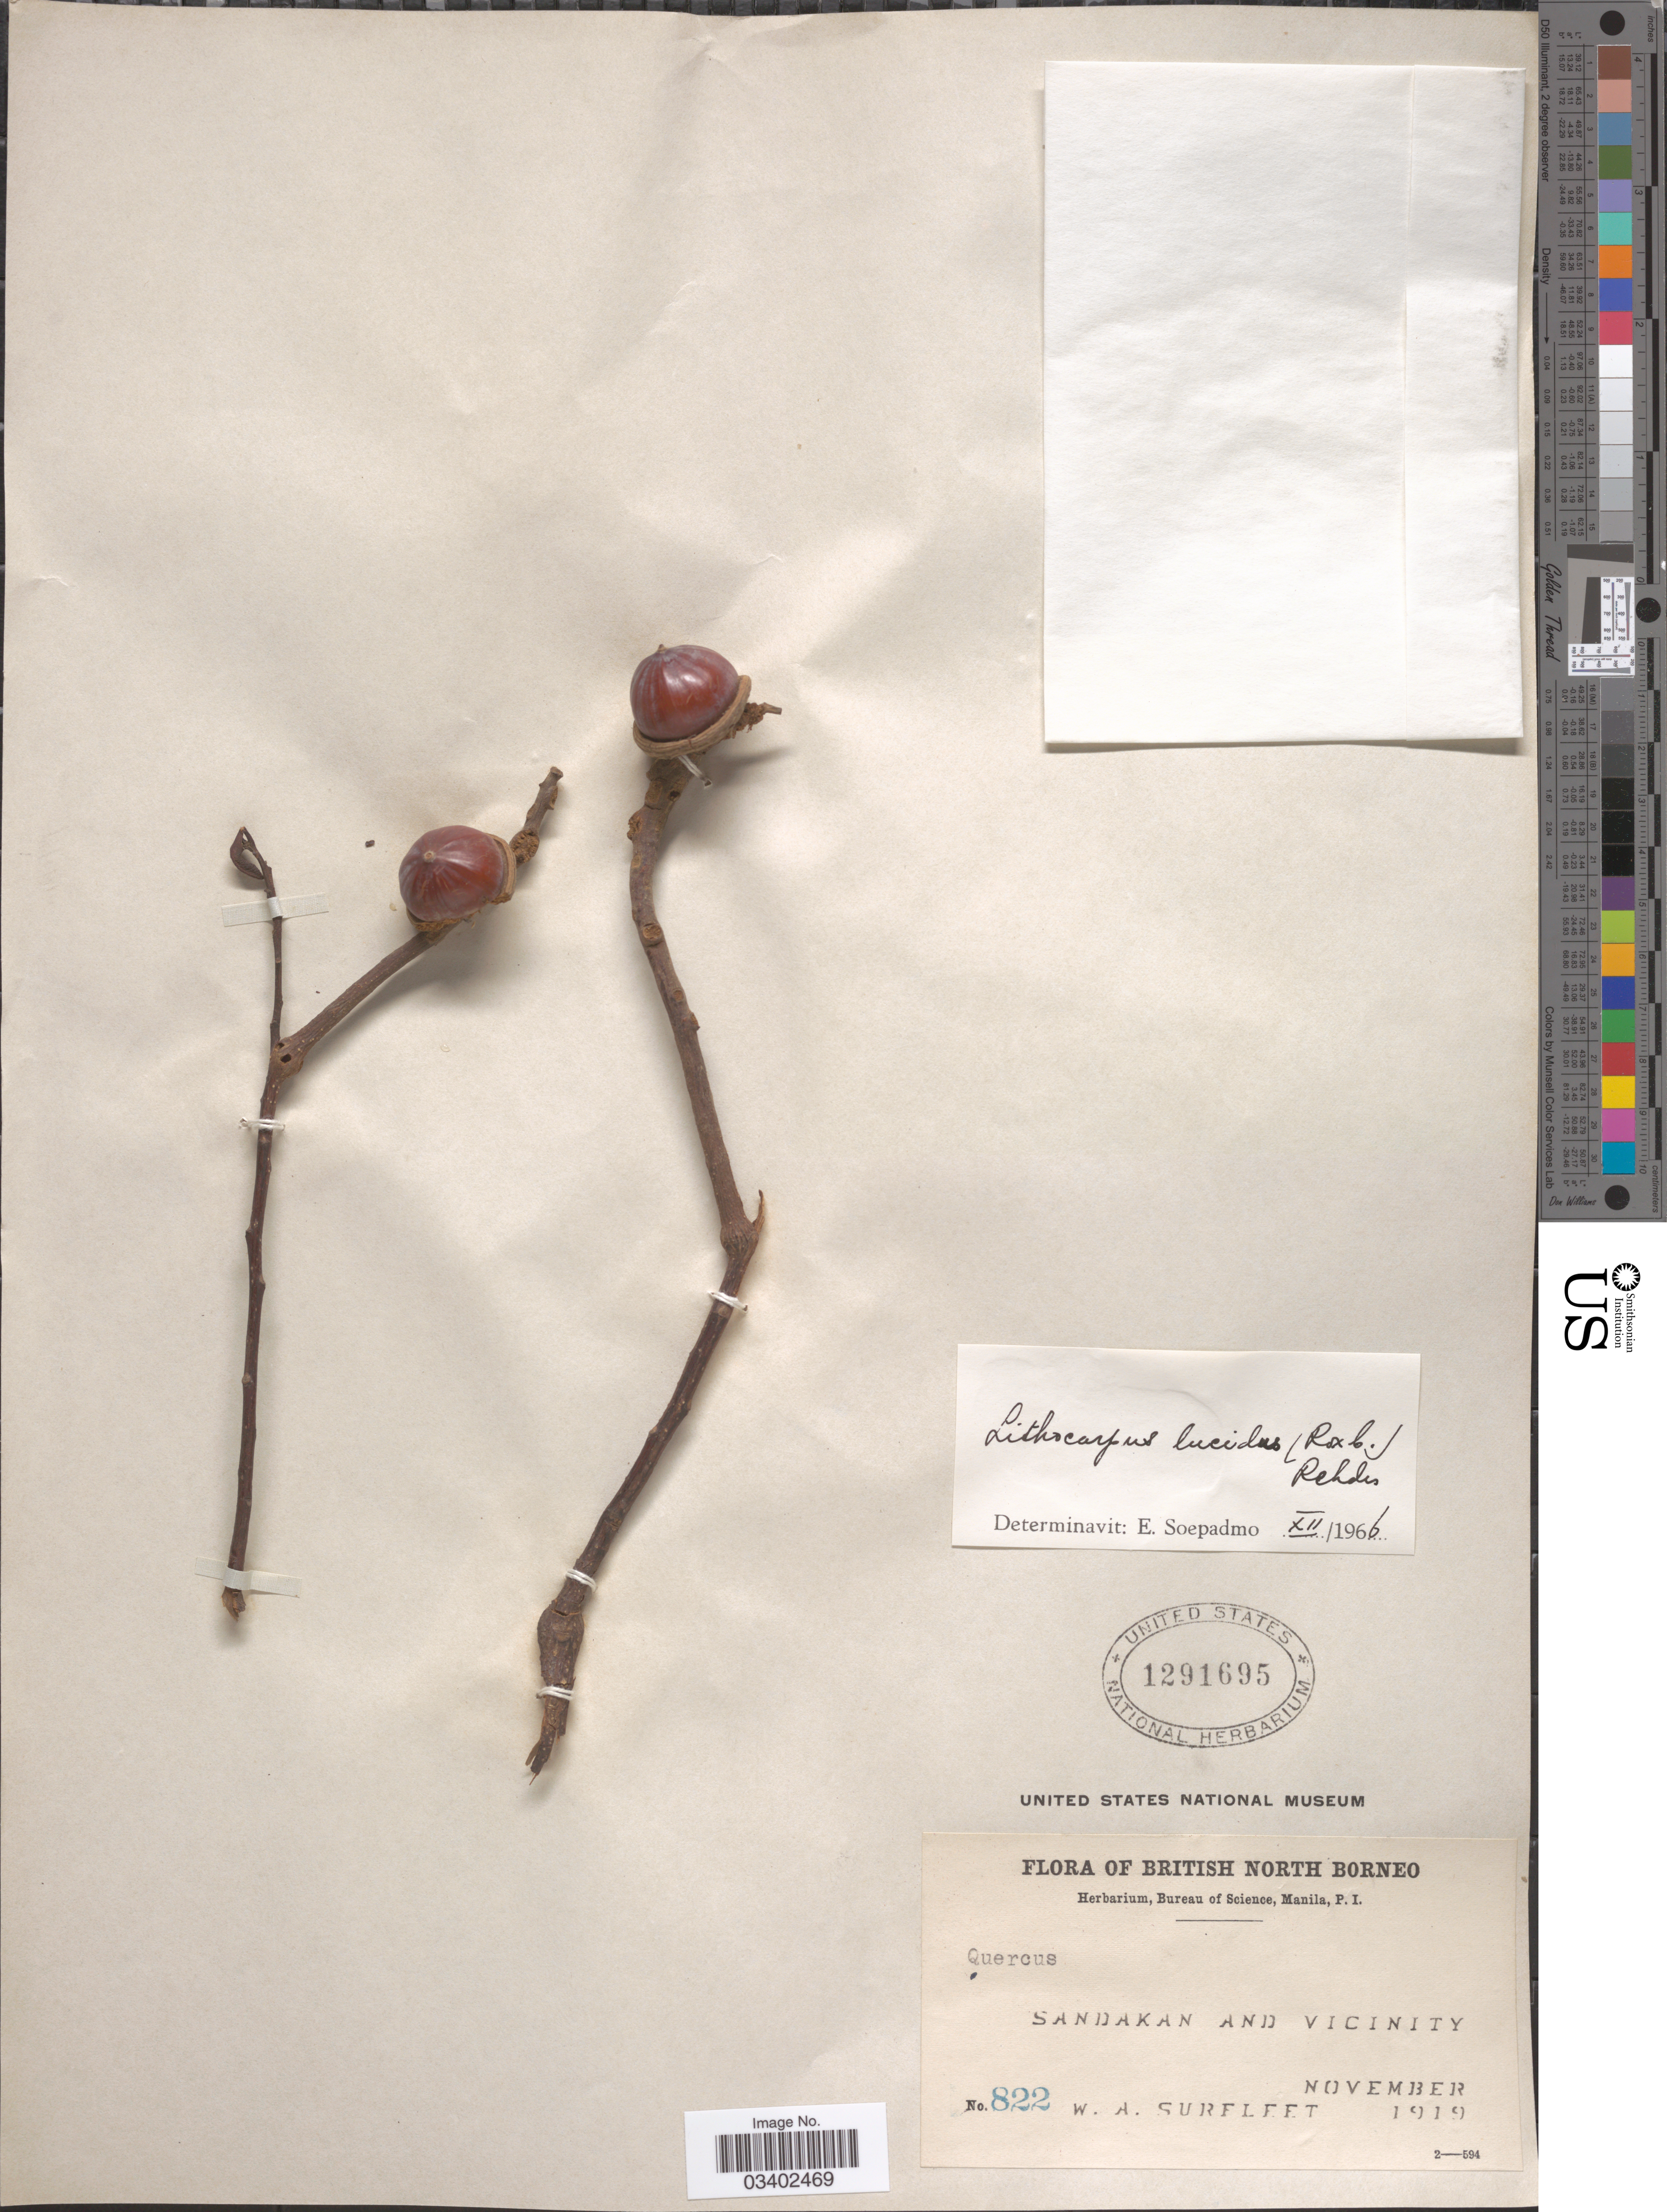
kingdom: Plantae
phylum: Tracheophyta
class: Magnoliopsida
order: Fagales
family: Fagaceae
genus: Lithocarpus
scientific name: Lithocarpus lucidus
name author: (Roxb.) Rehder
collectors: W. Surfleet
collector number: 822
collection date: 1919-11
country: Malaysia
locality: British North Borneo. Sandakan and Vicinity.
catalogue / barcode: US 1291695